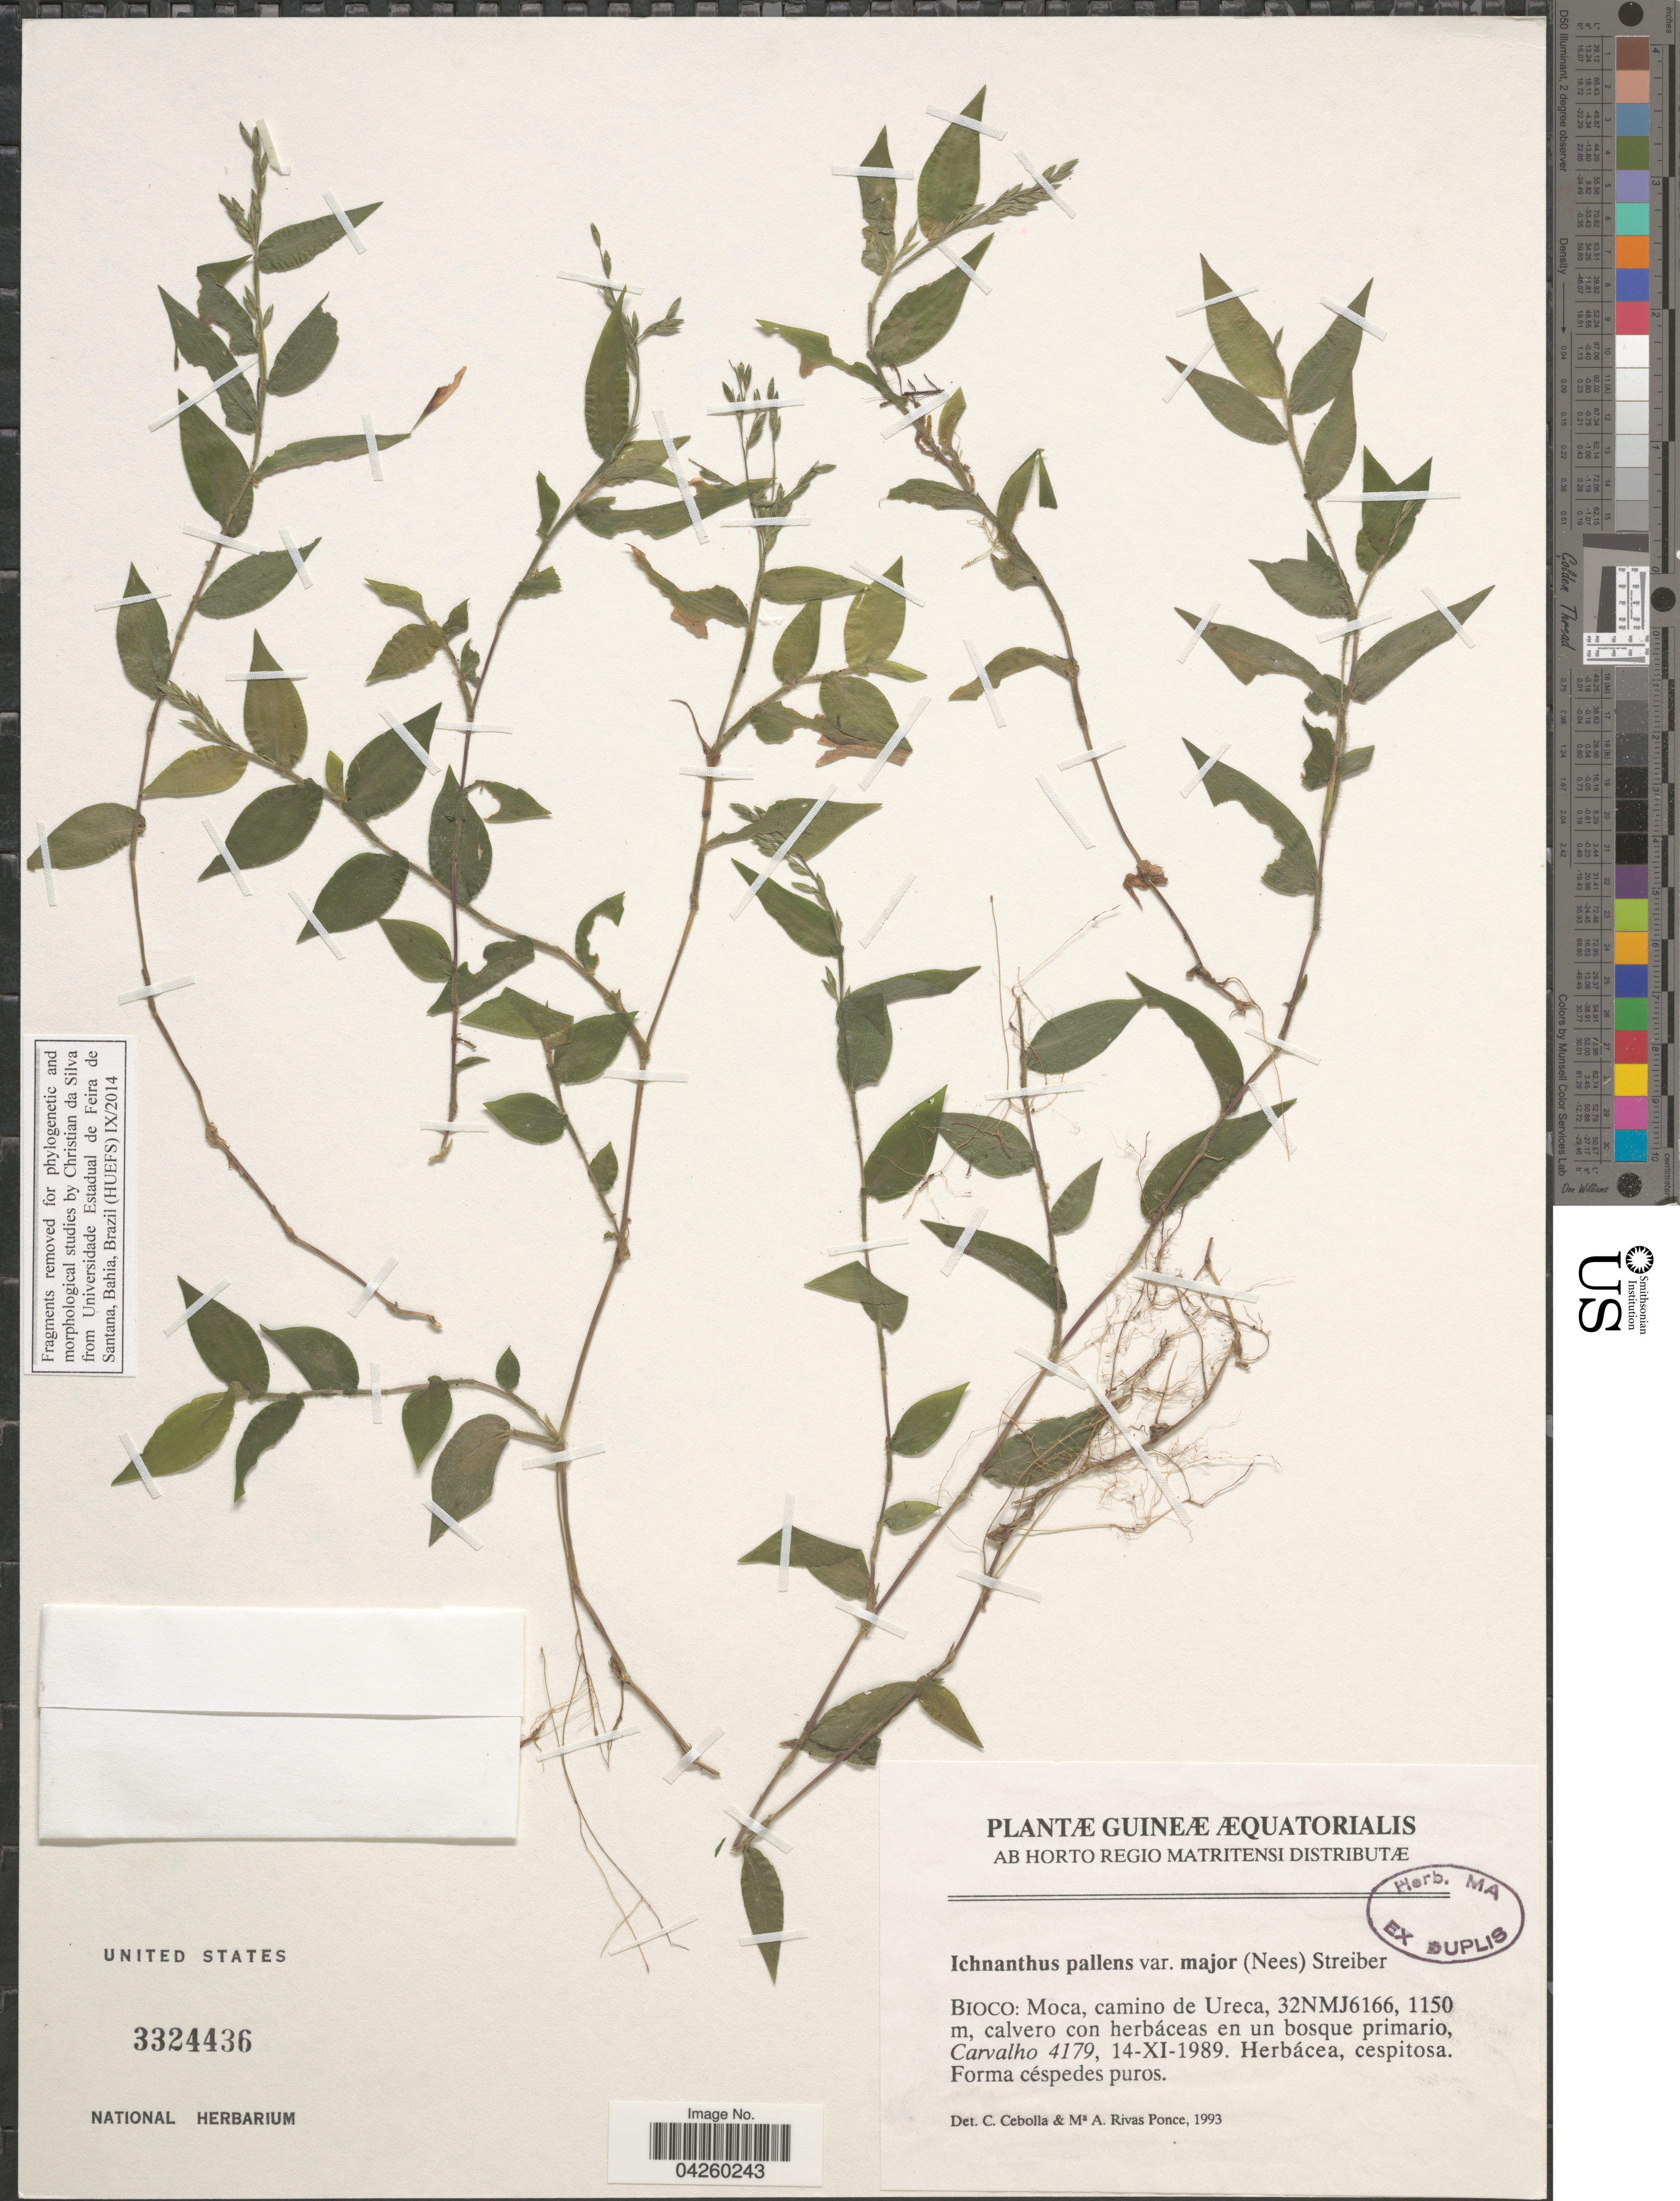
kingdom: Plantae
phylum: Tracheophyta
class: Liliopsida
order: Poales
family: Poaceae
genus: Ichnanthus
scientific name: Ichnanthus pallens var. major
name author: (Nees) Stieber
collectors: Carvalho, --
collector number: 4179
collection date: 1989-11-14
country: Equatorial Guinea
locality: Bioco: Moca, camino de Ureca, 32NMJ6166.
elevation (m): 1150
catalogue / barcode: US 3324436